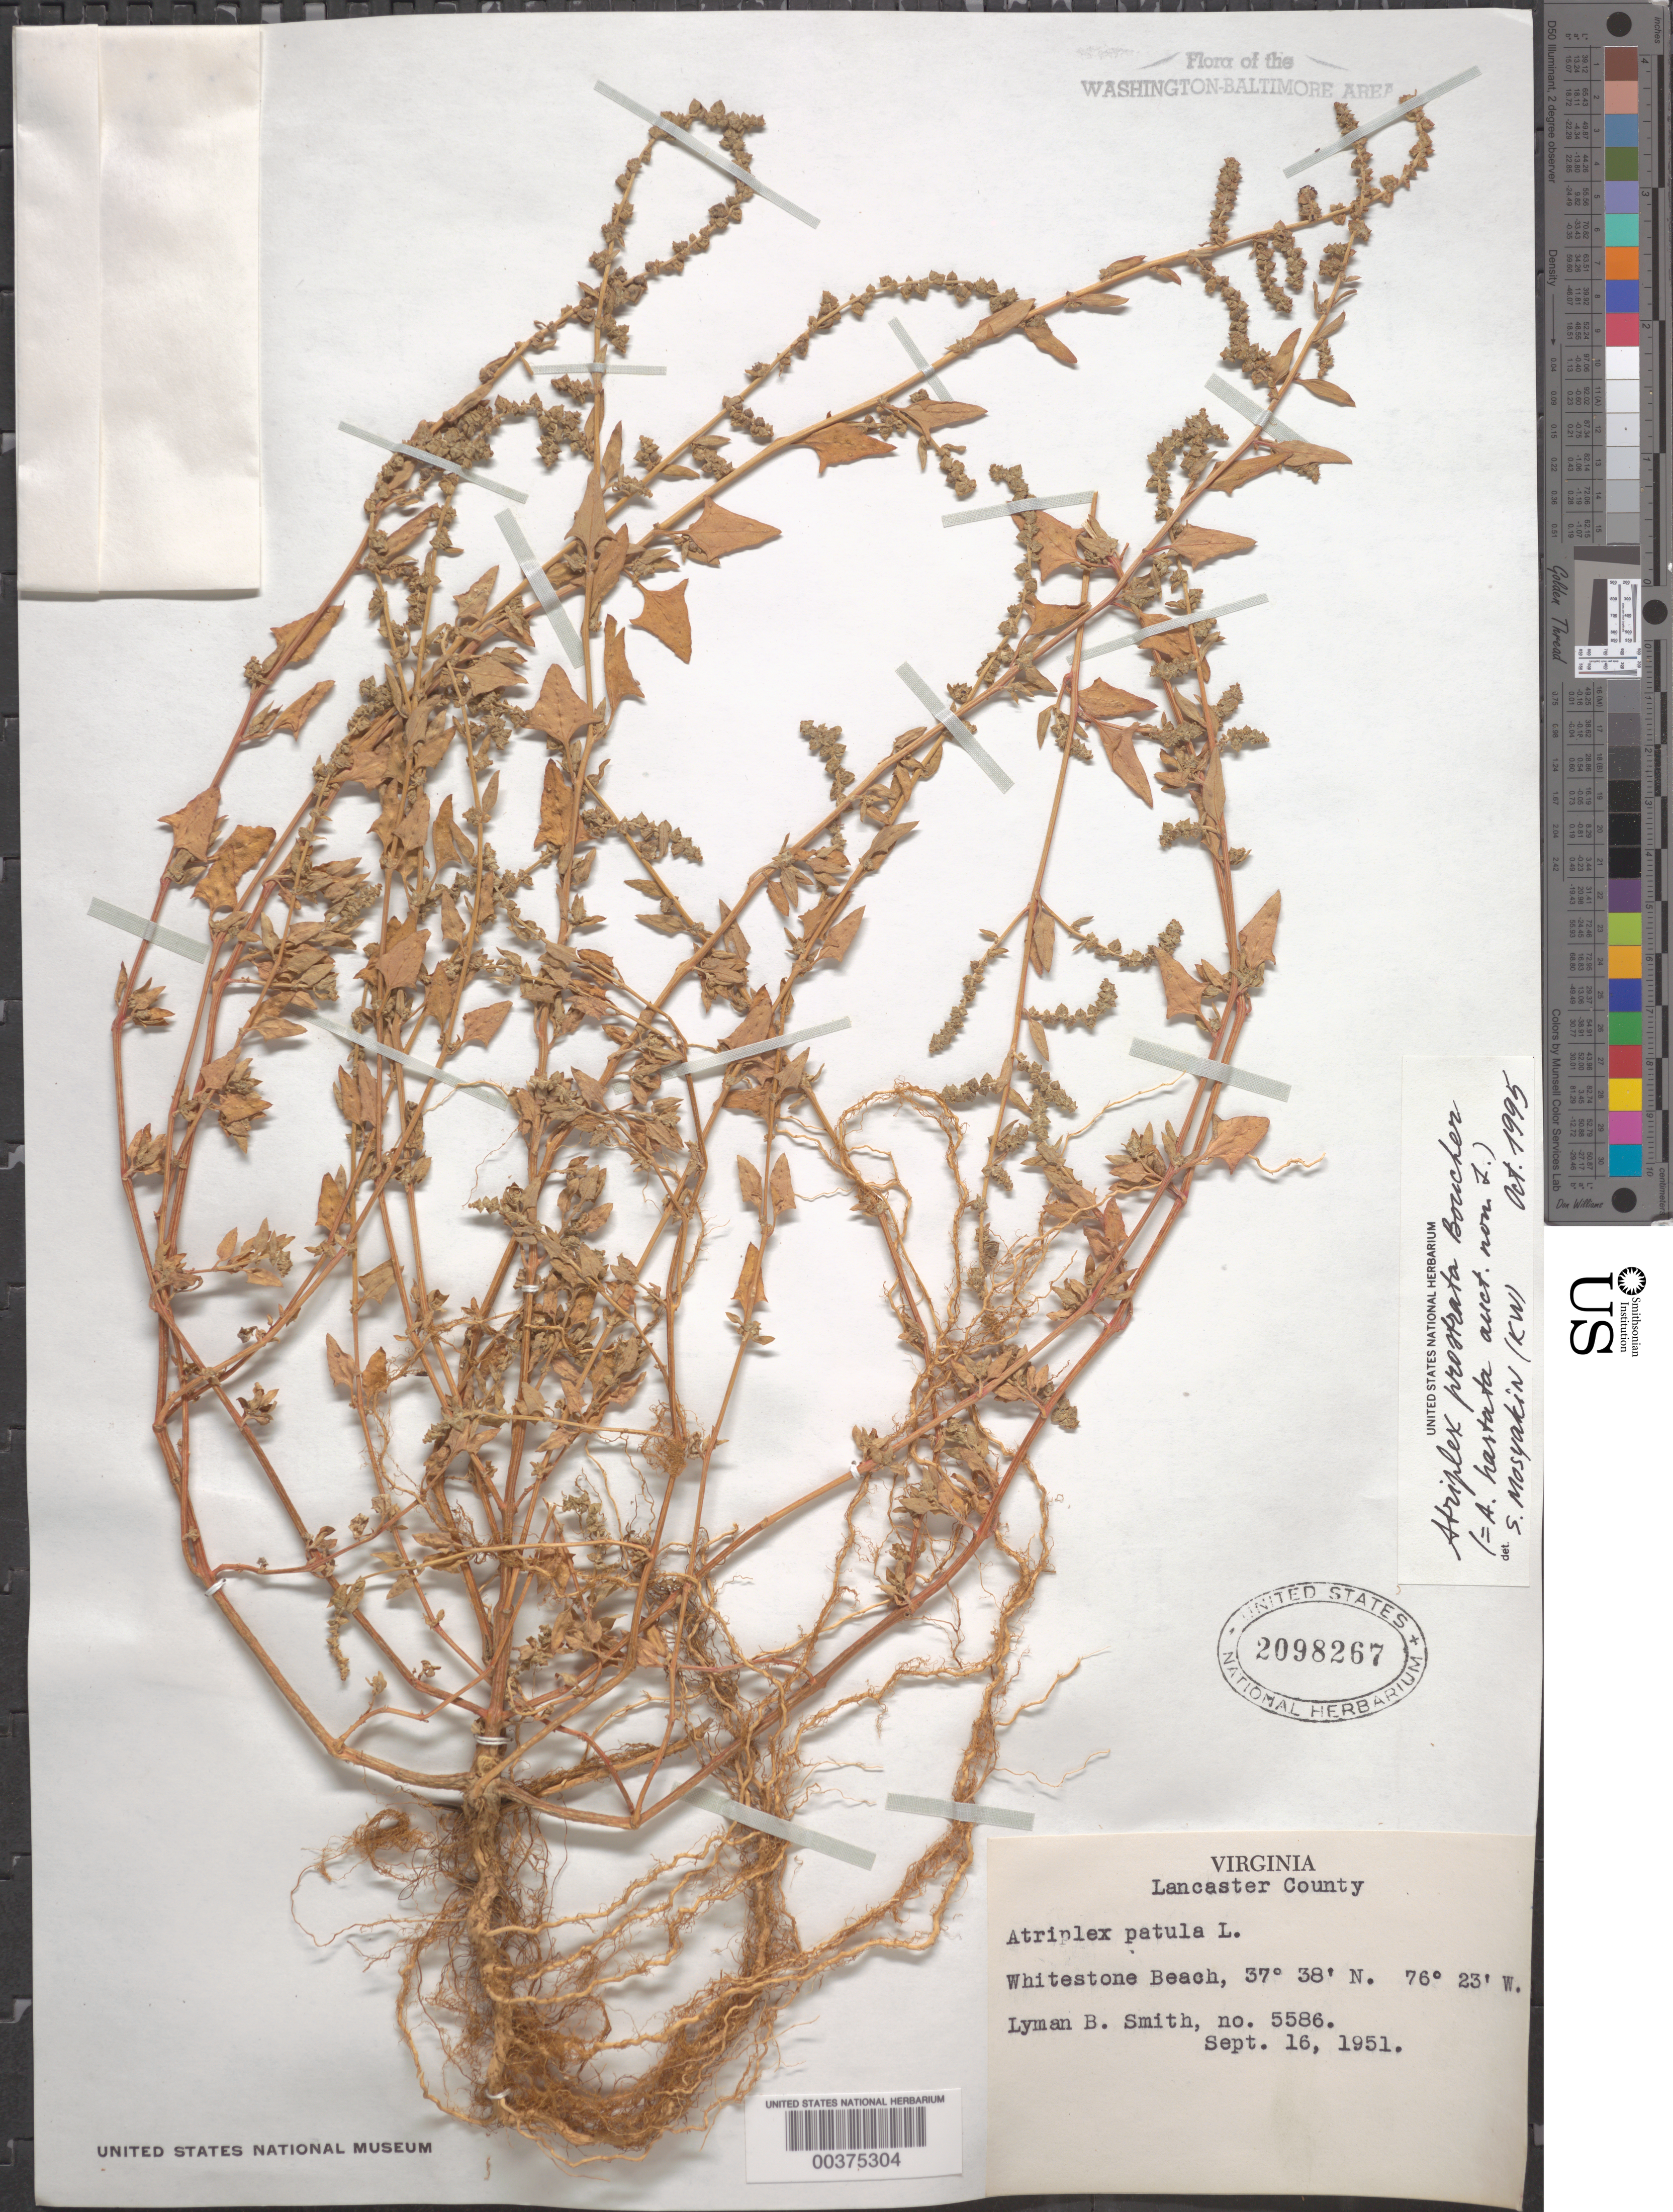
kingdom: Plantae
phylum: Tracheophyta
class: Magnoliopsida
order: Caryophyllales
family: Amaranthaceae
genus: Atriplex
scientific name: Atriplex patula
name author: L.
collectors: L. Smith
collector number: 5586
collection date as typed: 16 Sep 1951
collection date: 1951-09-16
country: United States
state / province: Virginia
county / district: Lancaster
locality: Whitestone Beach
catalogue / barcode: US 2098267